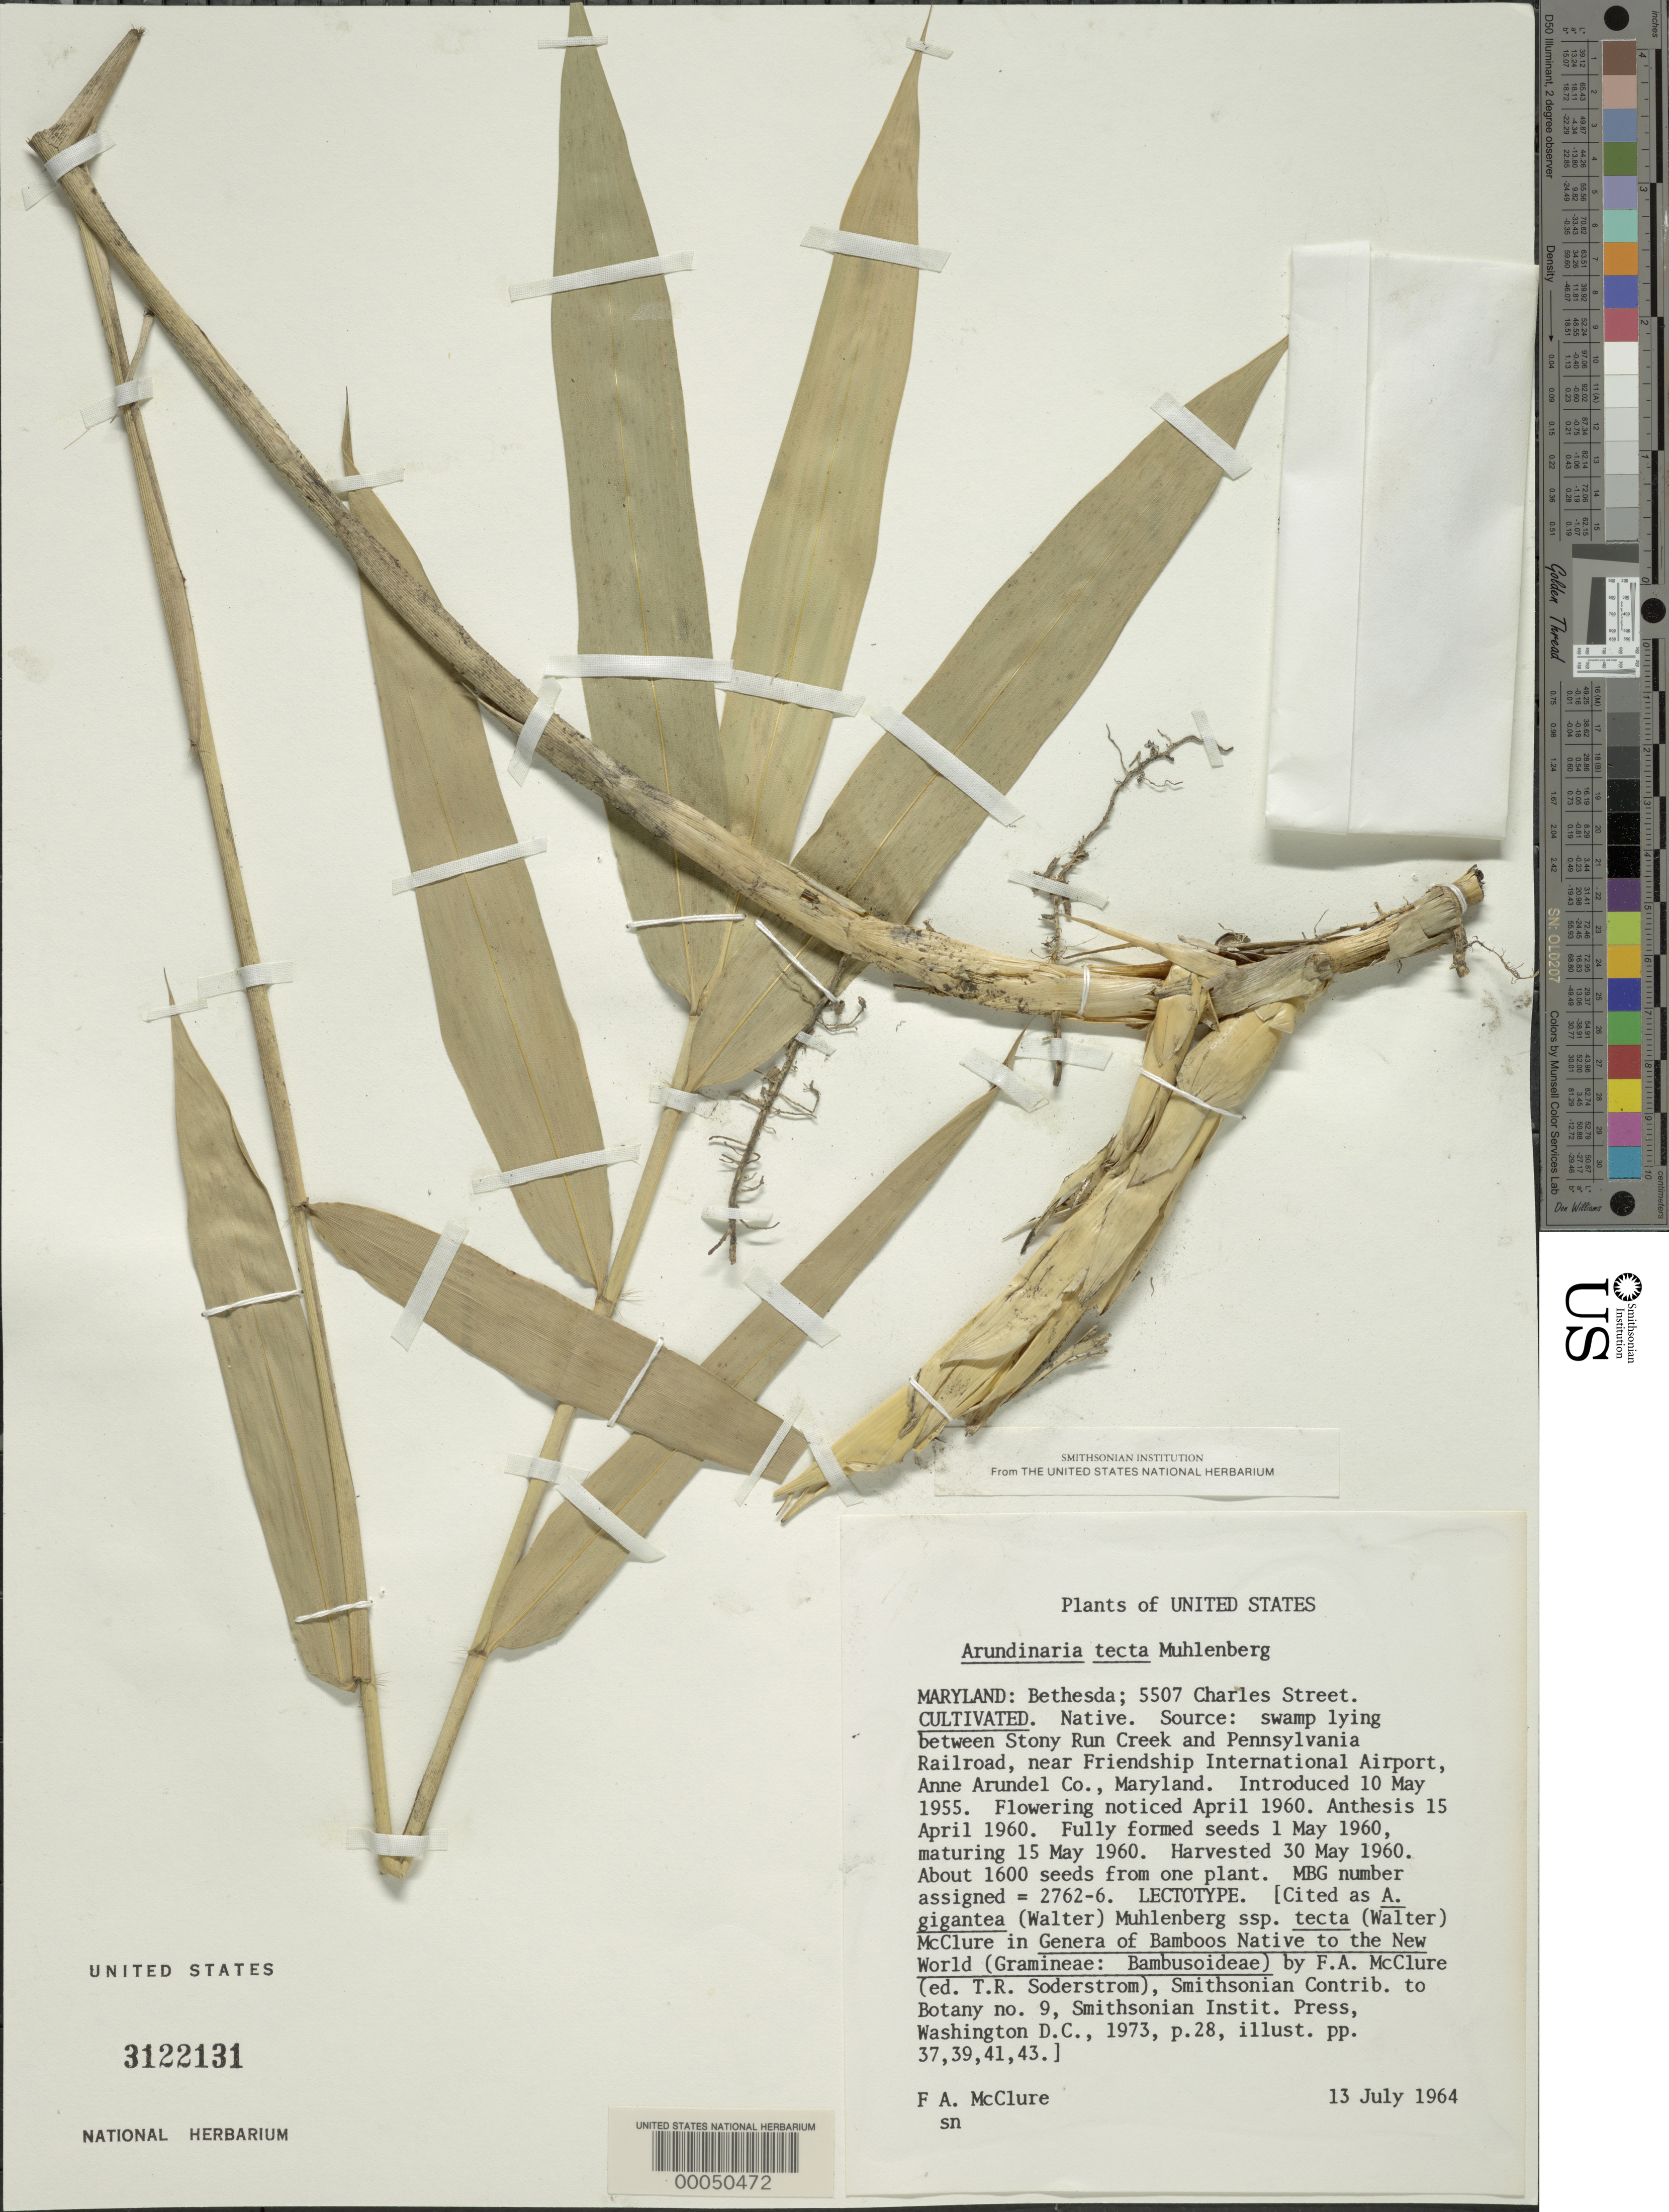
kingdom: Plantae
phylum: Tracheophyta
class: Liliopsida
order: Poales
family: Poaceae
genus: Arundinaria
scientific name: Arundinaria tecta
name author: (Walter) Muhl.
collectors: F. A. McClure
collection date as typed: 13 Jul 1964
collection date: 1964-07-13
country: United States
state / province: Maryland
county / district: Montgomery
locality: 5507 Charles Street, Bethesda (McClure's garden)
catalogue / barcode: US 3122131